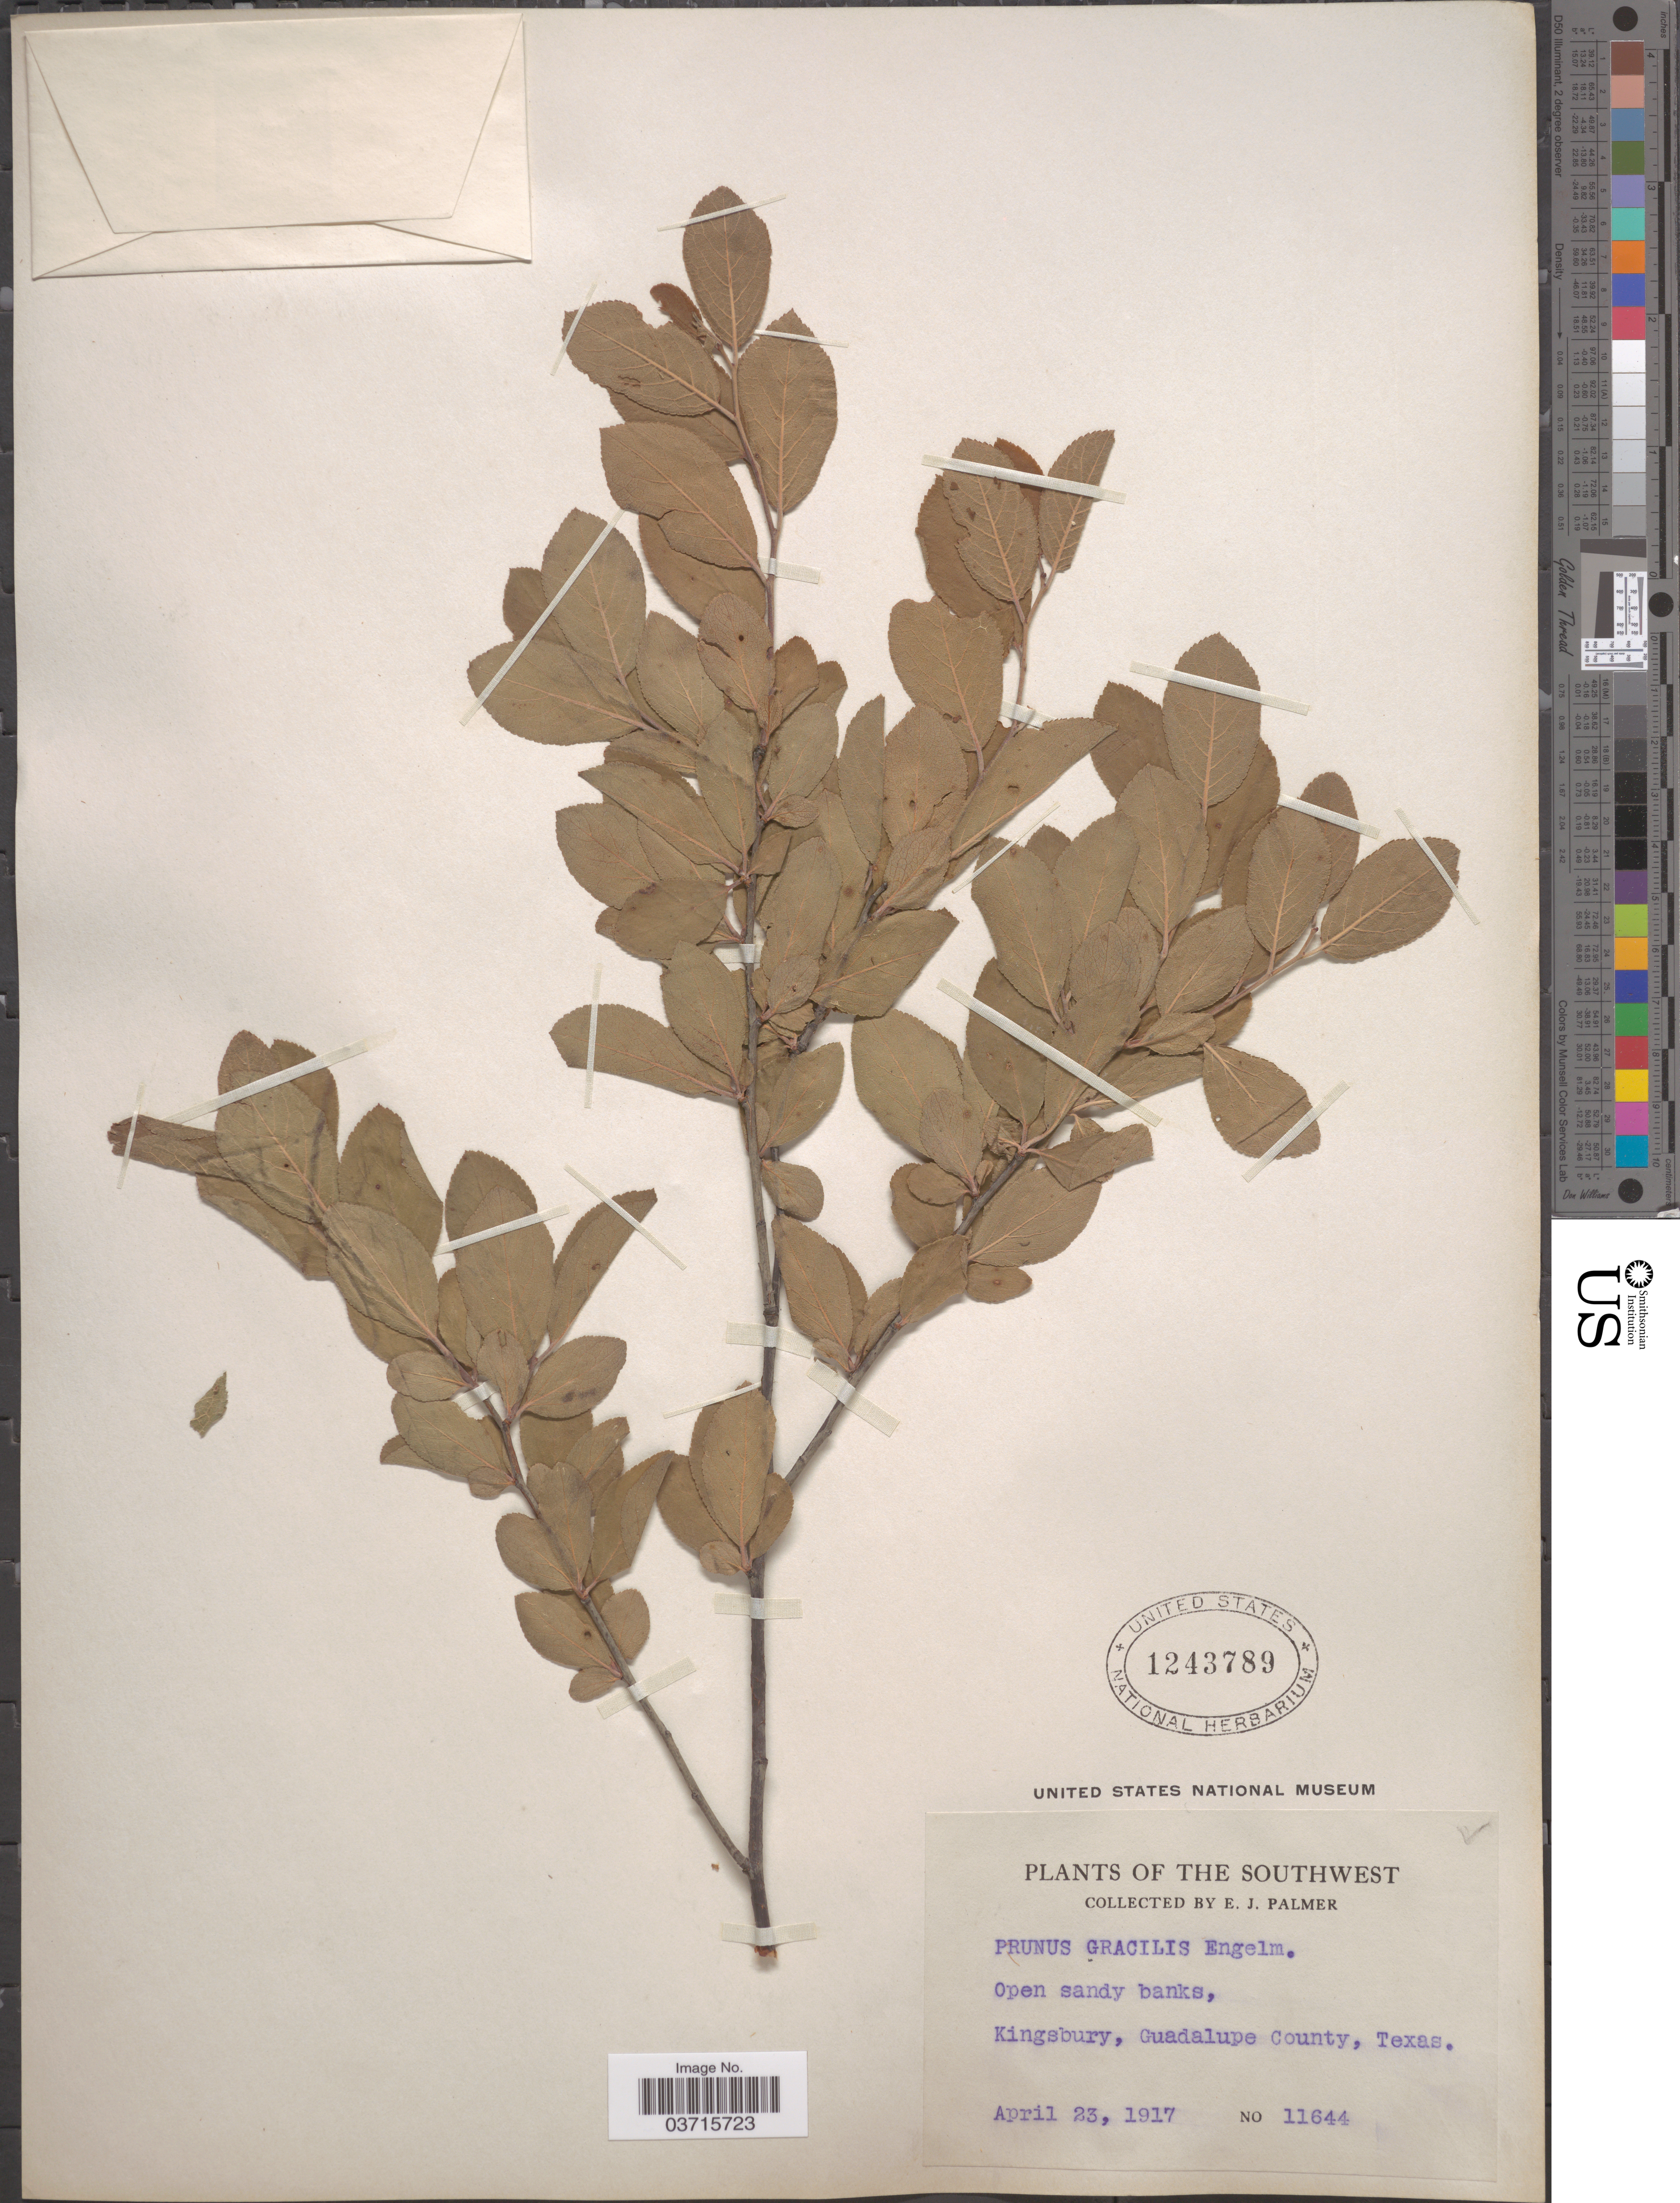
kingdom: Plantae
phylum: Tracheophyta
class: Magnoliopsida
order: Rosales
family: Rosaceae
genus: Prunus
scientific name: Prunus gracilis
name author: Engelm. & A. Gray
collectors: E. J. Palmer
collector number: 11644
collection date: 1917-04-23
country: United States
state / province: Texas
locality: The Southwest. Open sandy banks, Kingsbury, Guadalupe County.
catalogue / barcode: US 1243789